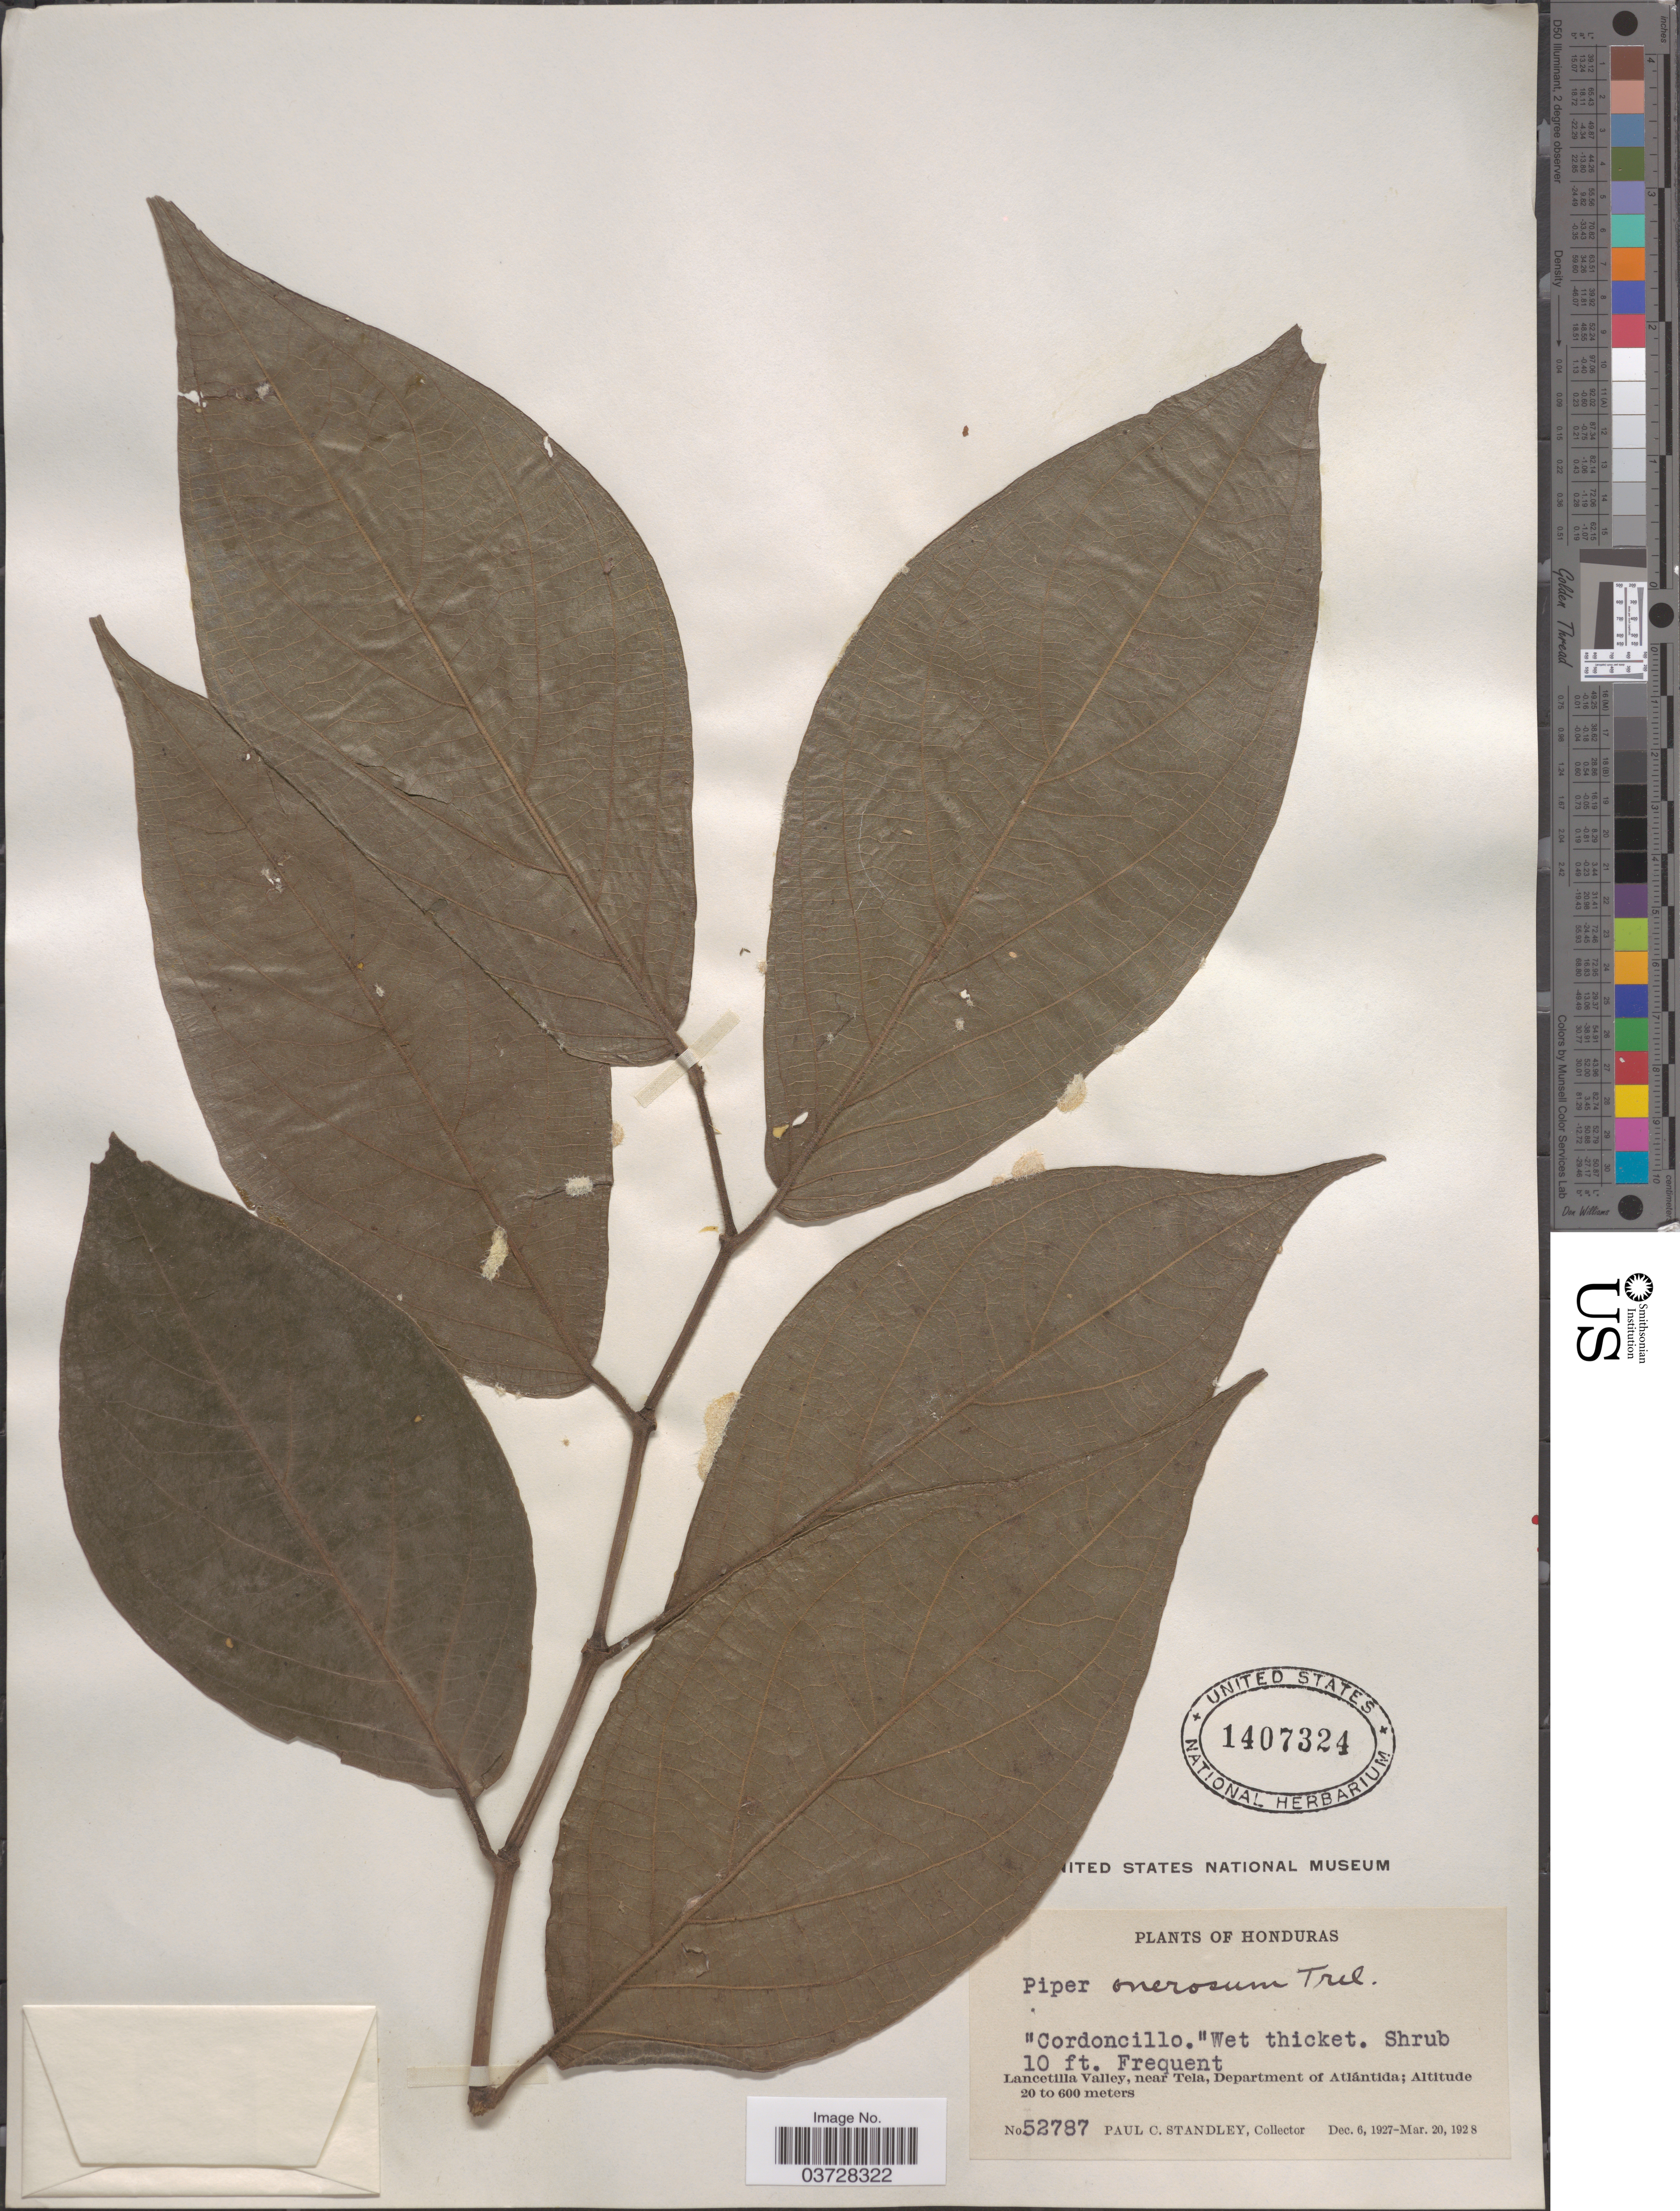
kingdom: Plantae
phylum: Tracheophyta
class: Magnoliopsida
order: Piperales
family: Piperaceae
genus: Piper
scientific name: Piper onerosum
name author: Trel.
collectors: P. C. Standley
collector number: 52787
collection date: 1927-12-06/1928-03-20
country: Honduras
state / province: Atlantida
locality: Lancetilla Valley, near Tela, Department of Atlántida.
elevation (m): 20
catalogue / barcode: US 1407324